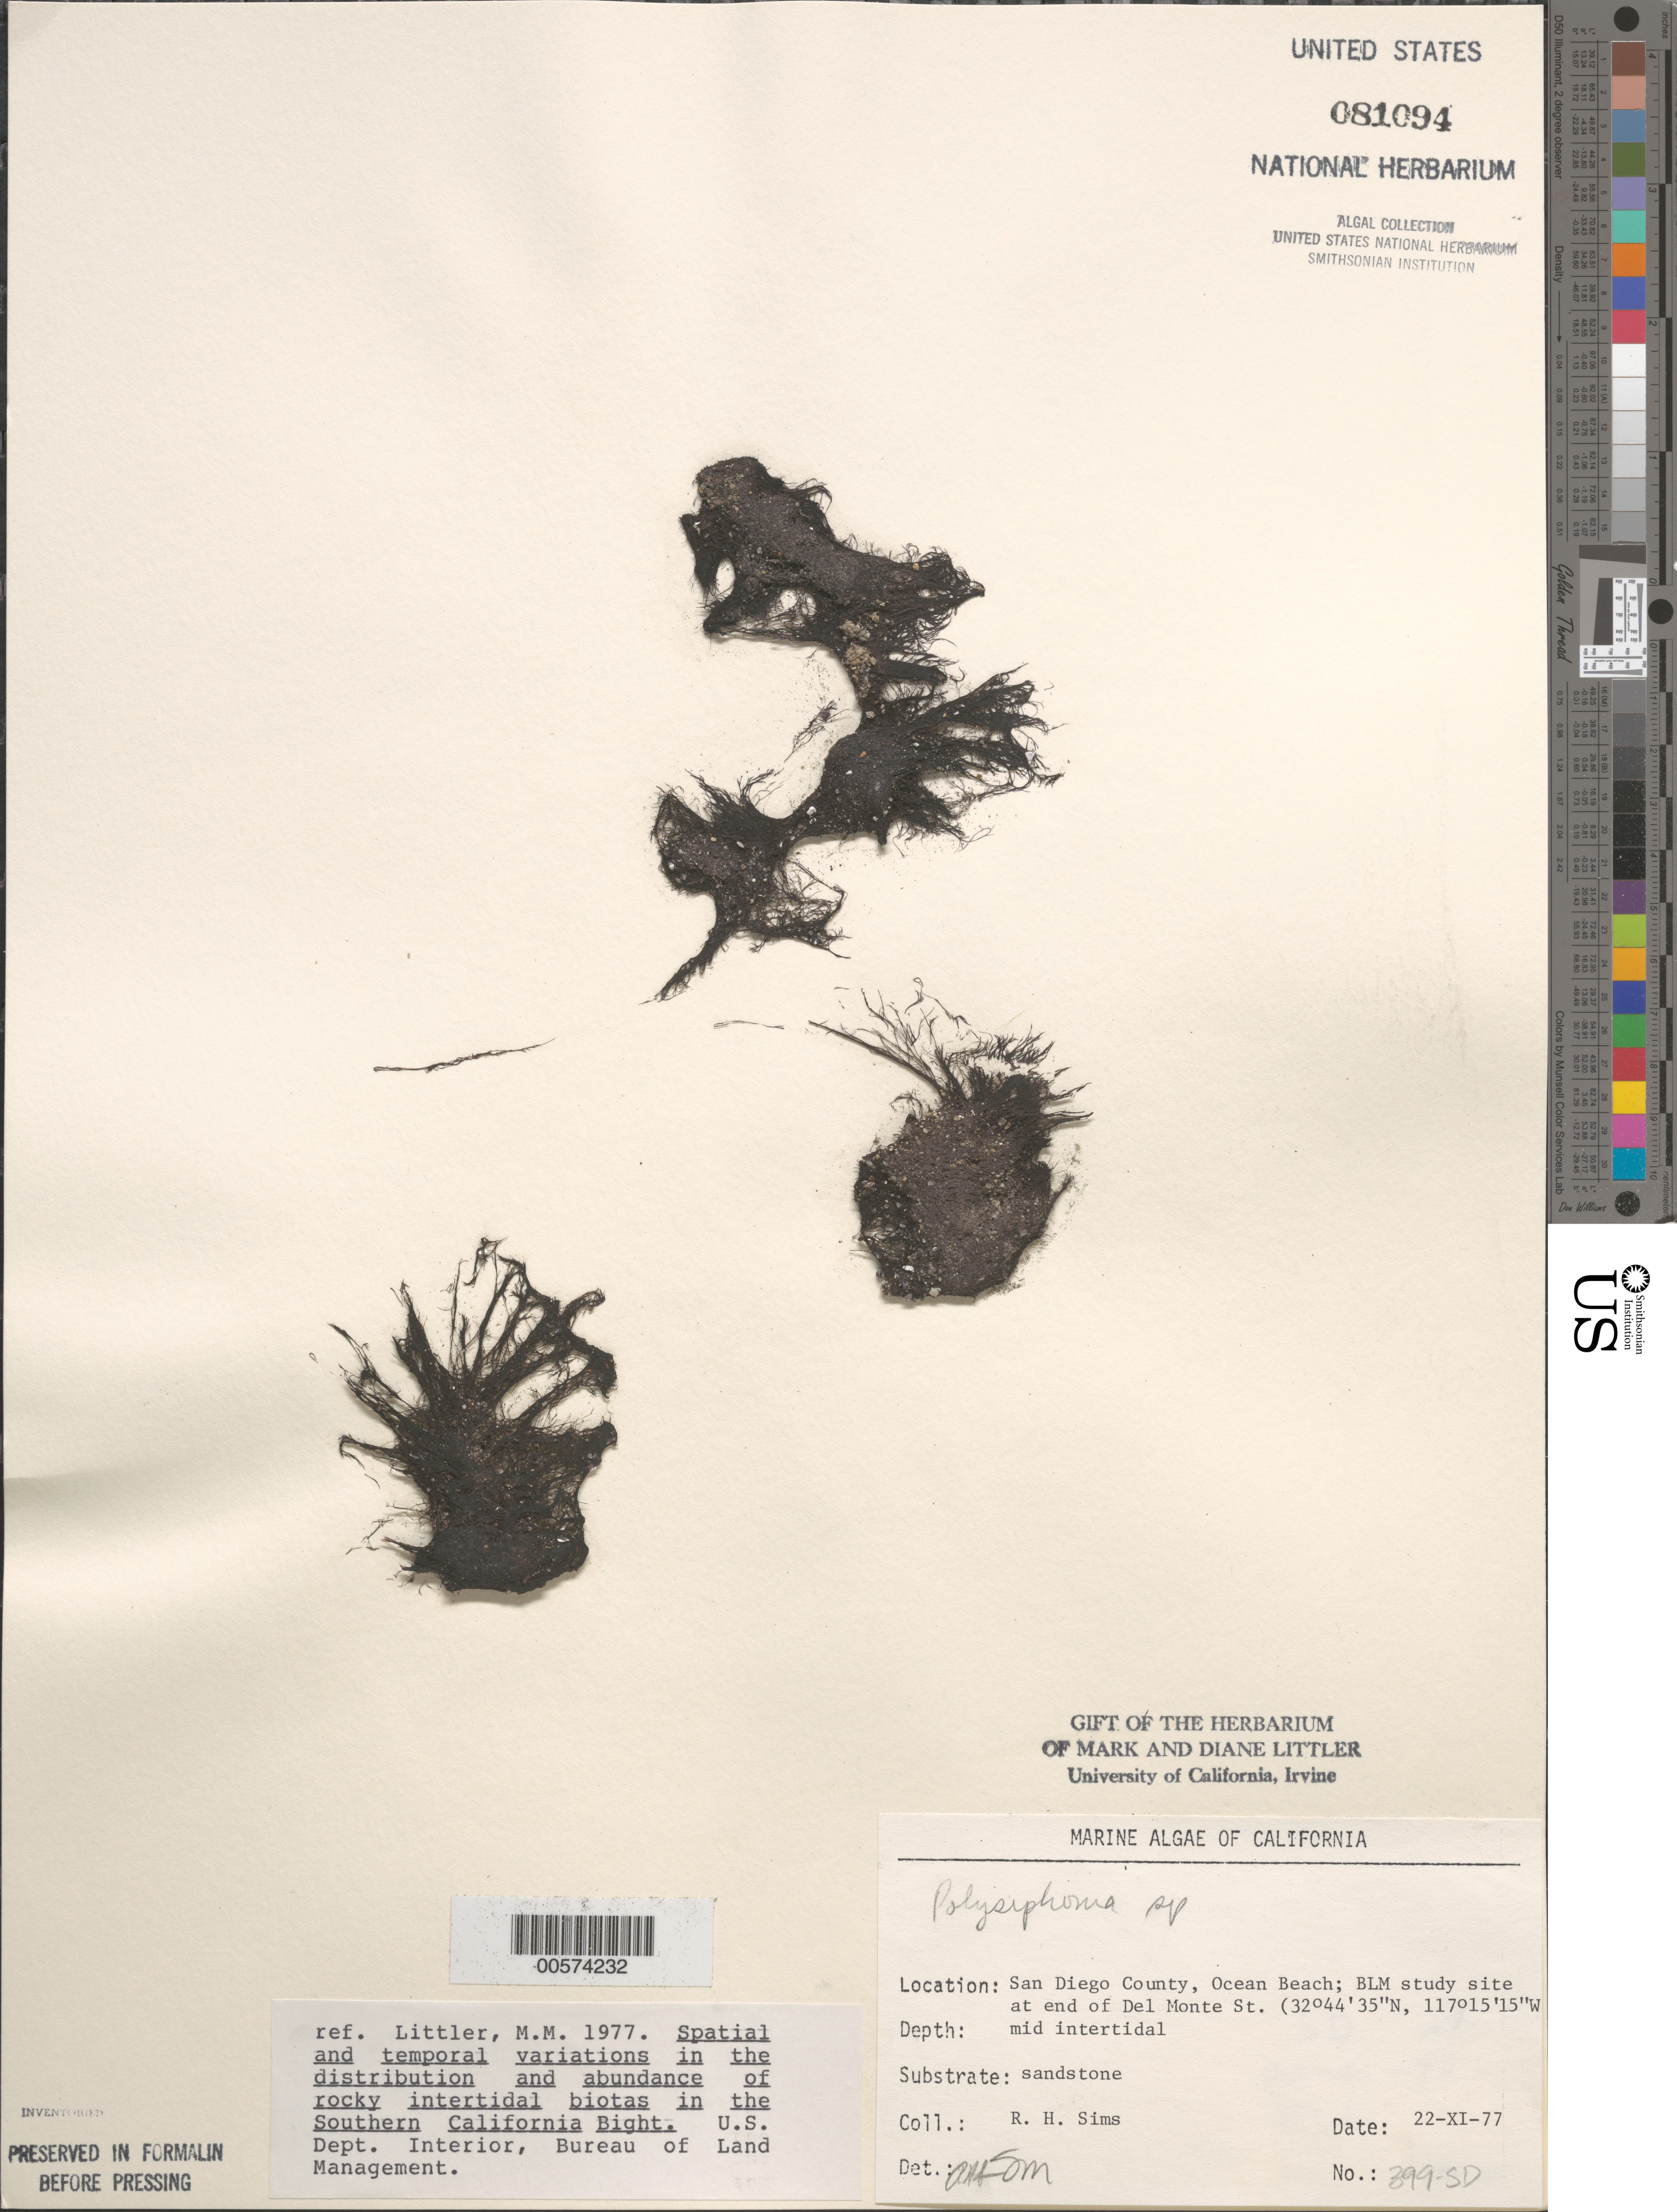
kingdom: Plantae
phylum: Rhodophyta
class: Florideophyceae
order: Ceramiales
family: Rhodomelaceae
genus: Polysiphonia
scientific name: Polysiphonia sp.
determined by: Sims, Robert H.; Murray, S. N.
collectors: R. H. Sims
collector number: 399-sd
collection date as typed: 22 Nov 1977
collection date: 1977-11-22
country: United States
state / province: California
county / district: San Diego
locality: Ocean Beach, end of Del Monte Street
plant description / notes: BLM-SOCALBIGHT Rocky Intertidal Survey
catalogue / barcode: US 81094